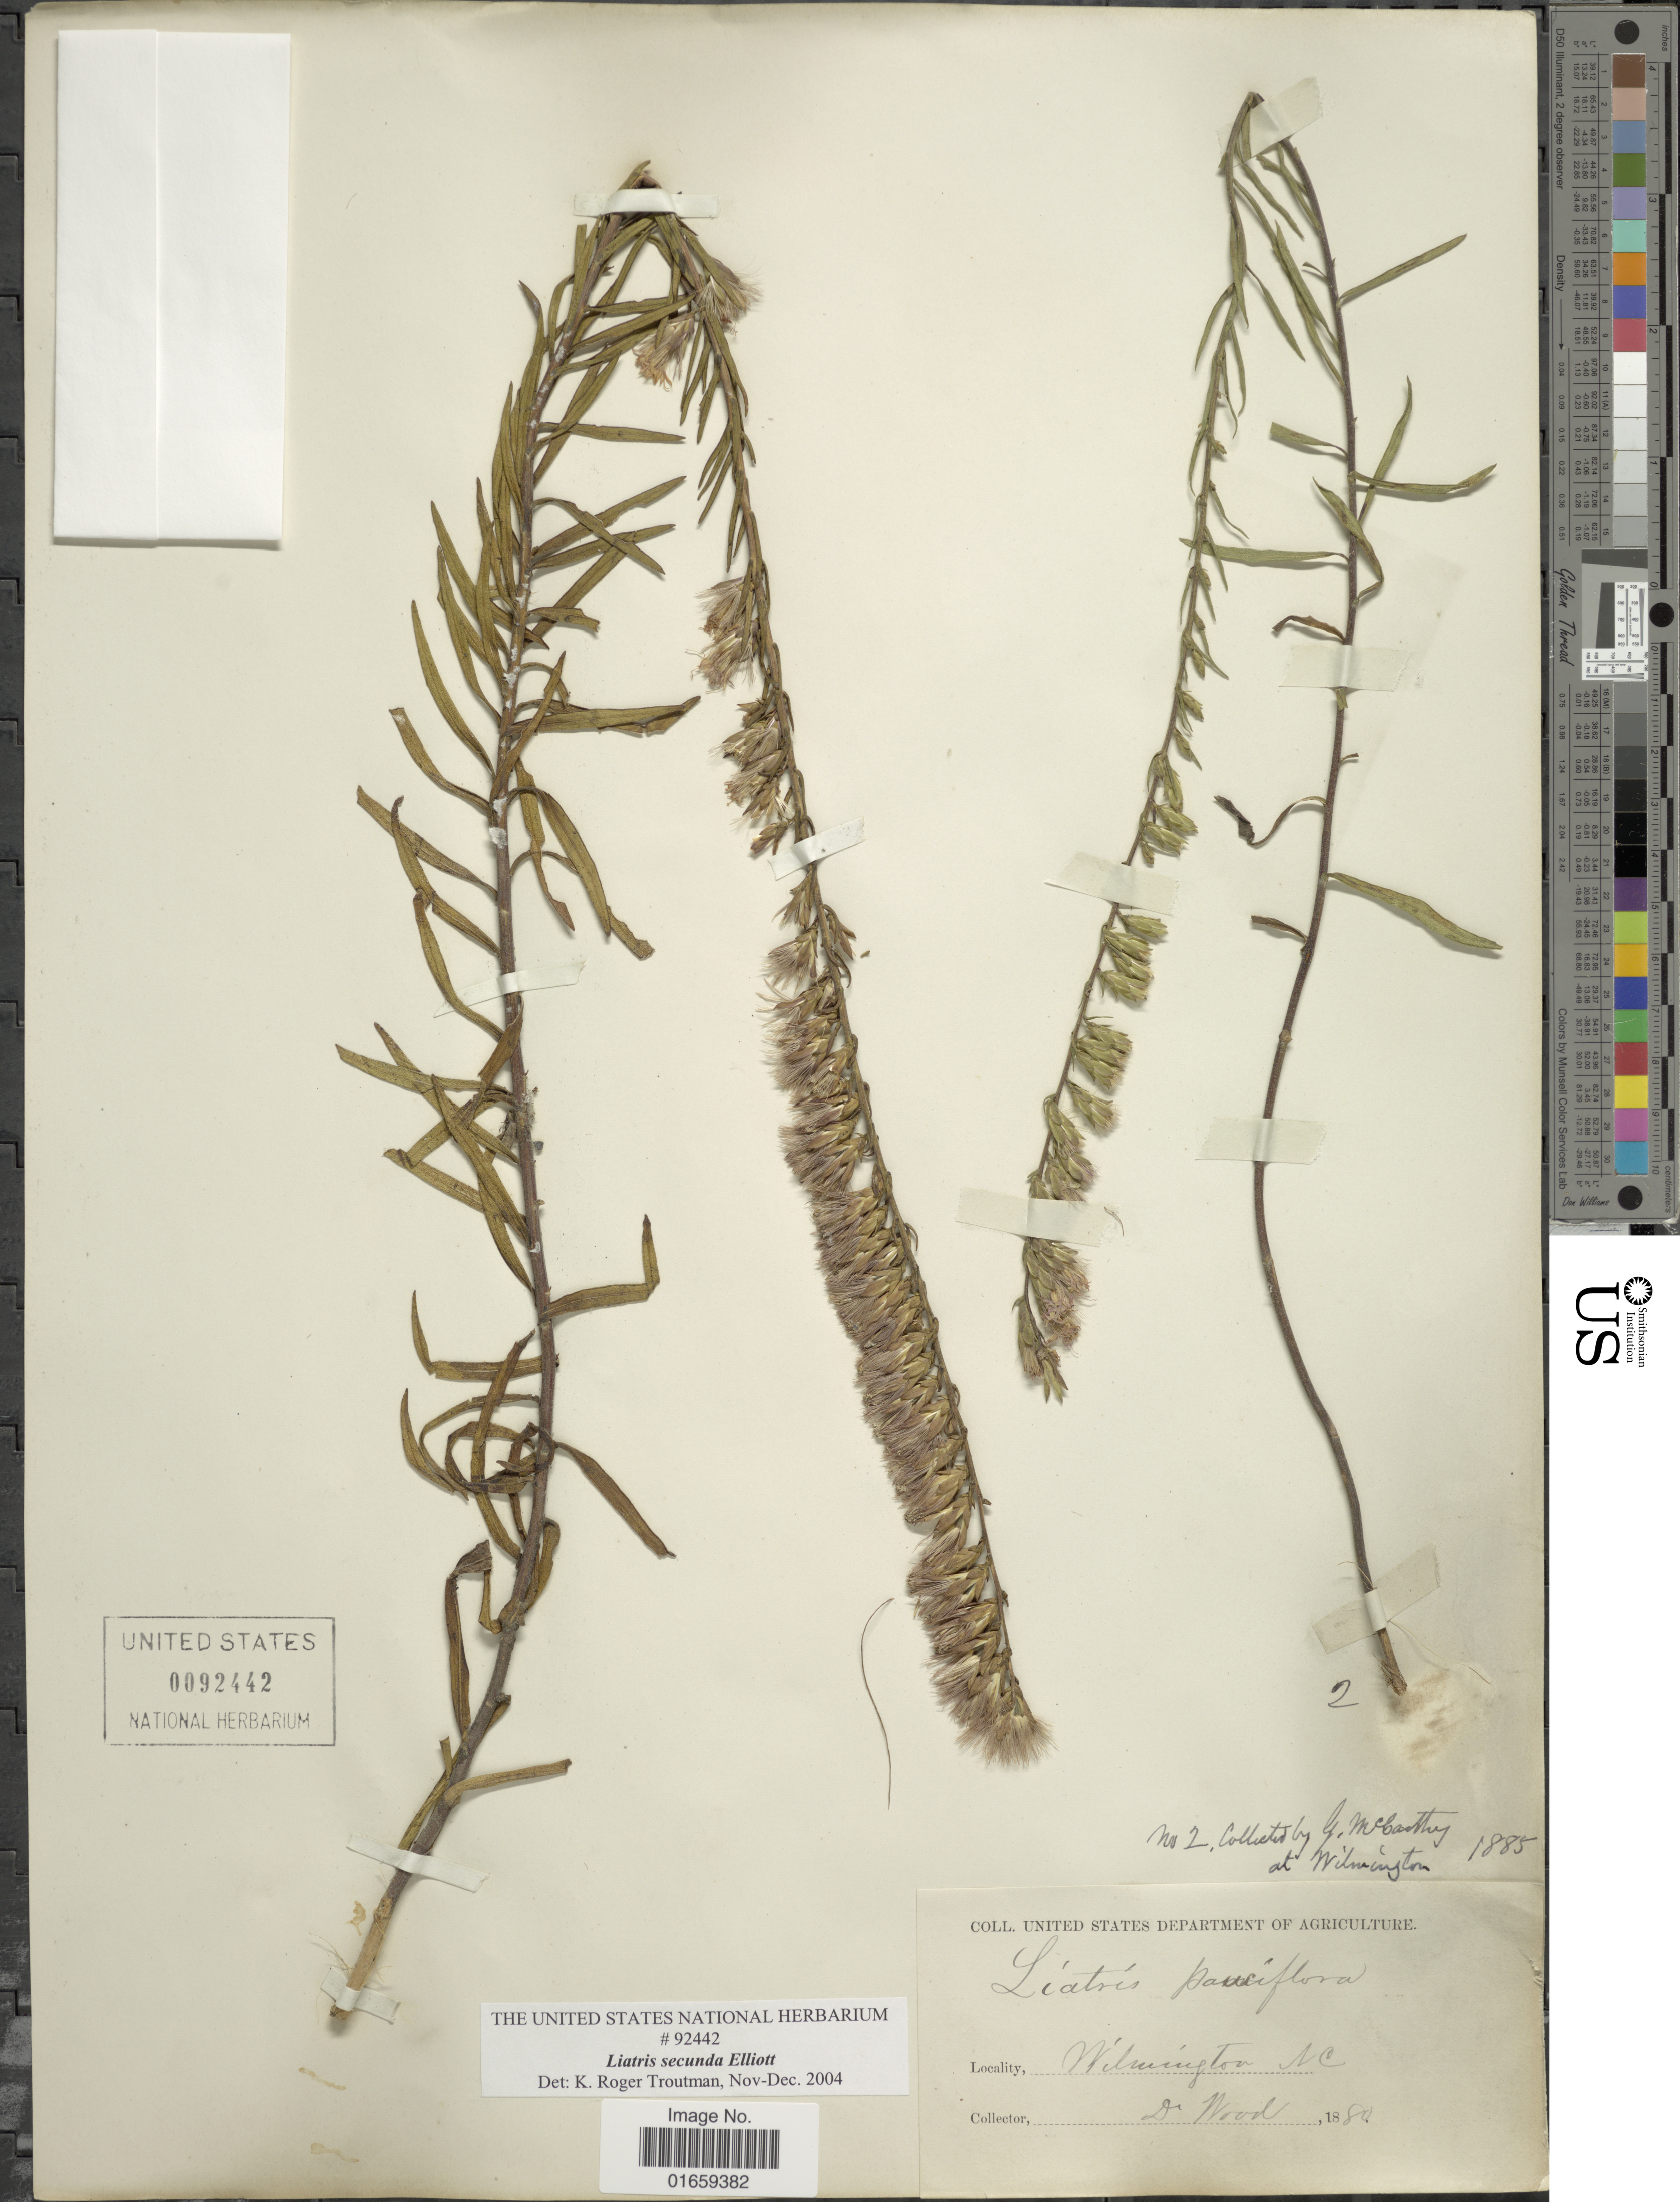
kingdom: Plantae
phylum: Tracheophyta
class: Magnoliopsida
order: Asterales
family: Asteraceae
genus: Liatris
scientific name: Liatris secunda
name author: Elliott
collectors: Wood.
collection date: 1880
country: United States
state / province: North Carolina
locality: Wilmington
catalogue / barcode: US 92442